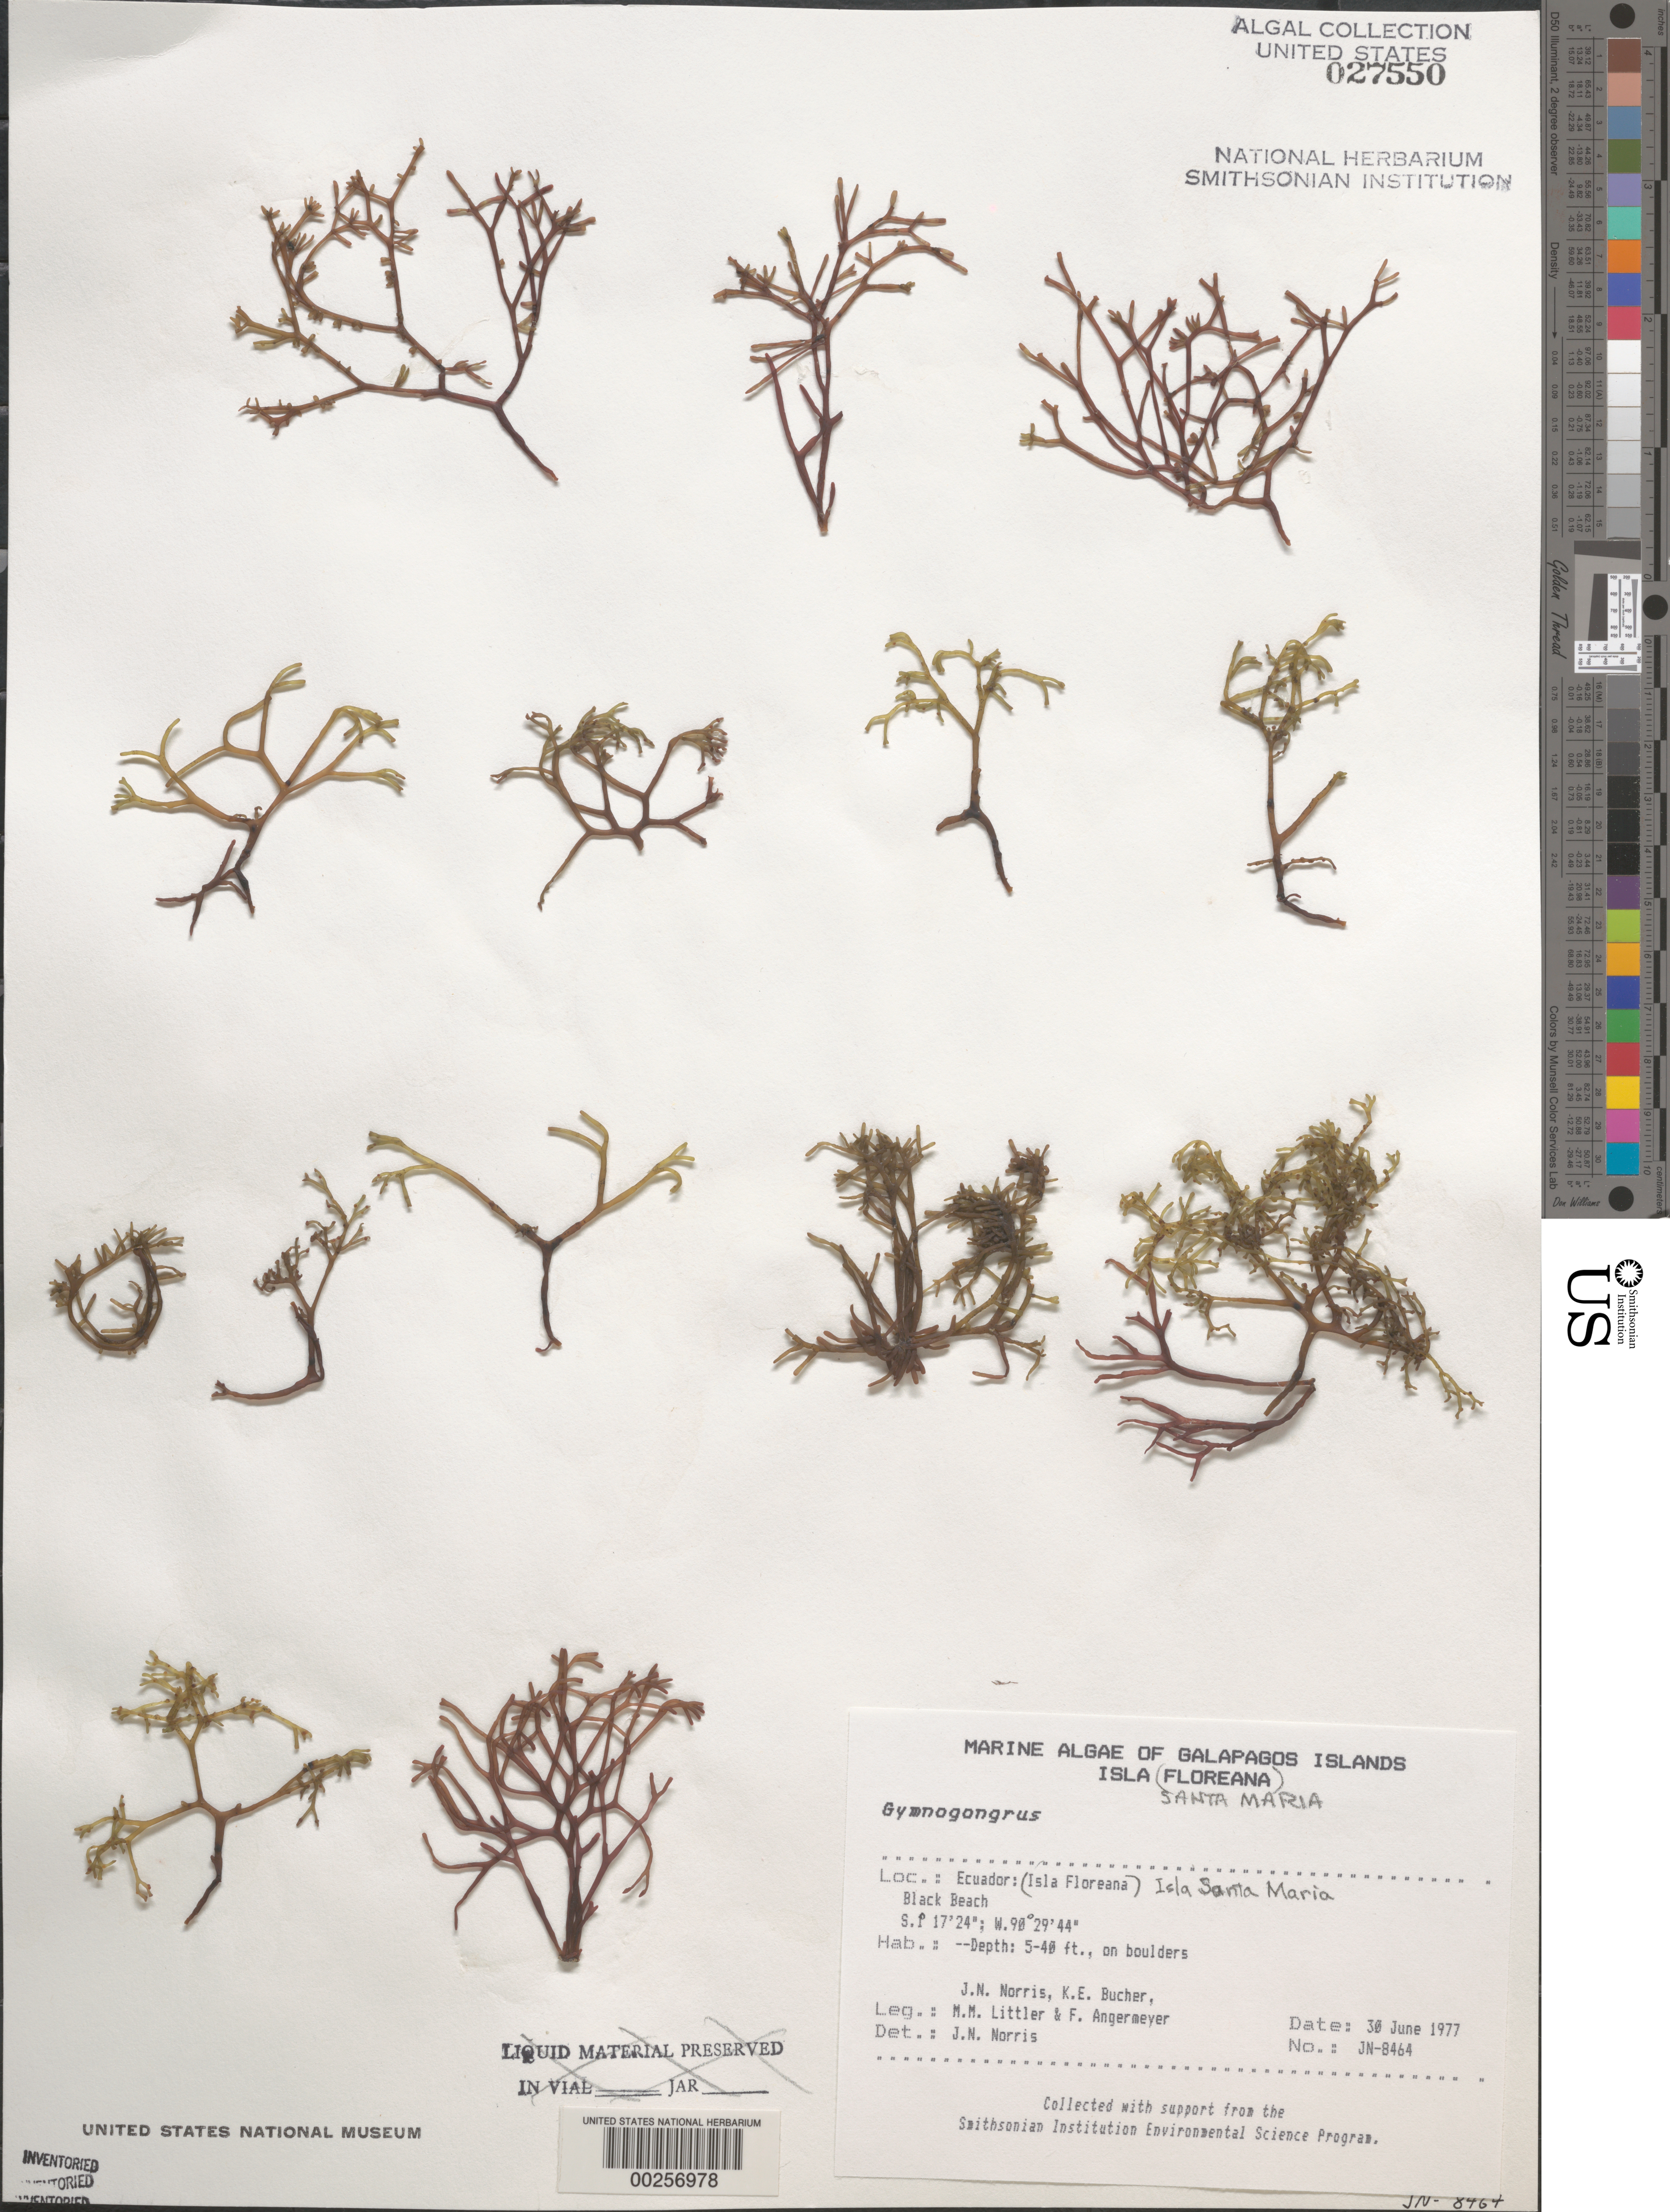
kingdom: Plantae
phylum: Rhodophyta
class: Florideophyceae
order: Gigartinales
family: Phyllophoraceae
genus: Gymnogongrus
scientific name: Gymnogongrus sp.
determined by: Norris, James N.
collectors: J. N. Norris, K. E. Bucher, M. M. Littler & F. Angermeyer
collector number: JN-8464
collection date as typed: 30 Jun 1977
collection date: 1977-06-30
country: Ecuador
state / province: Colón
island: Floreana [Charles, Santa Maria]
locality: Black Beach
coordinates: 1 17' 24" S, 90 29' 44" W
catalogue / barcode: US 27550